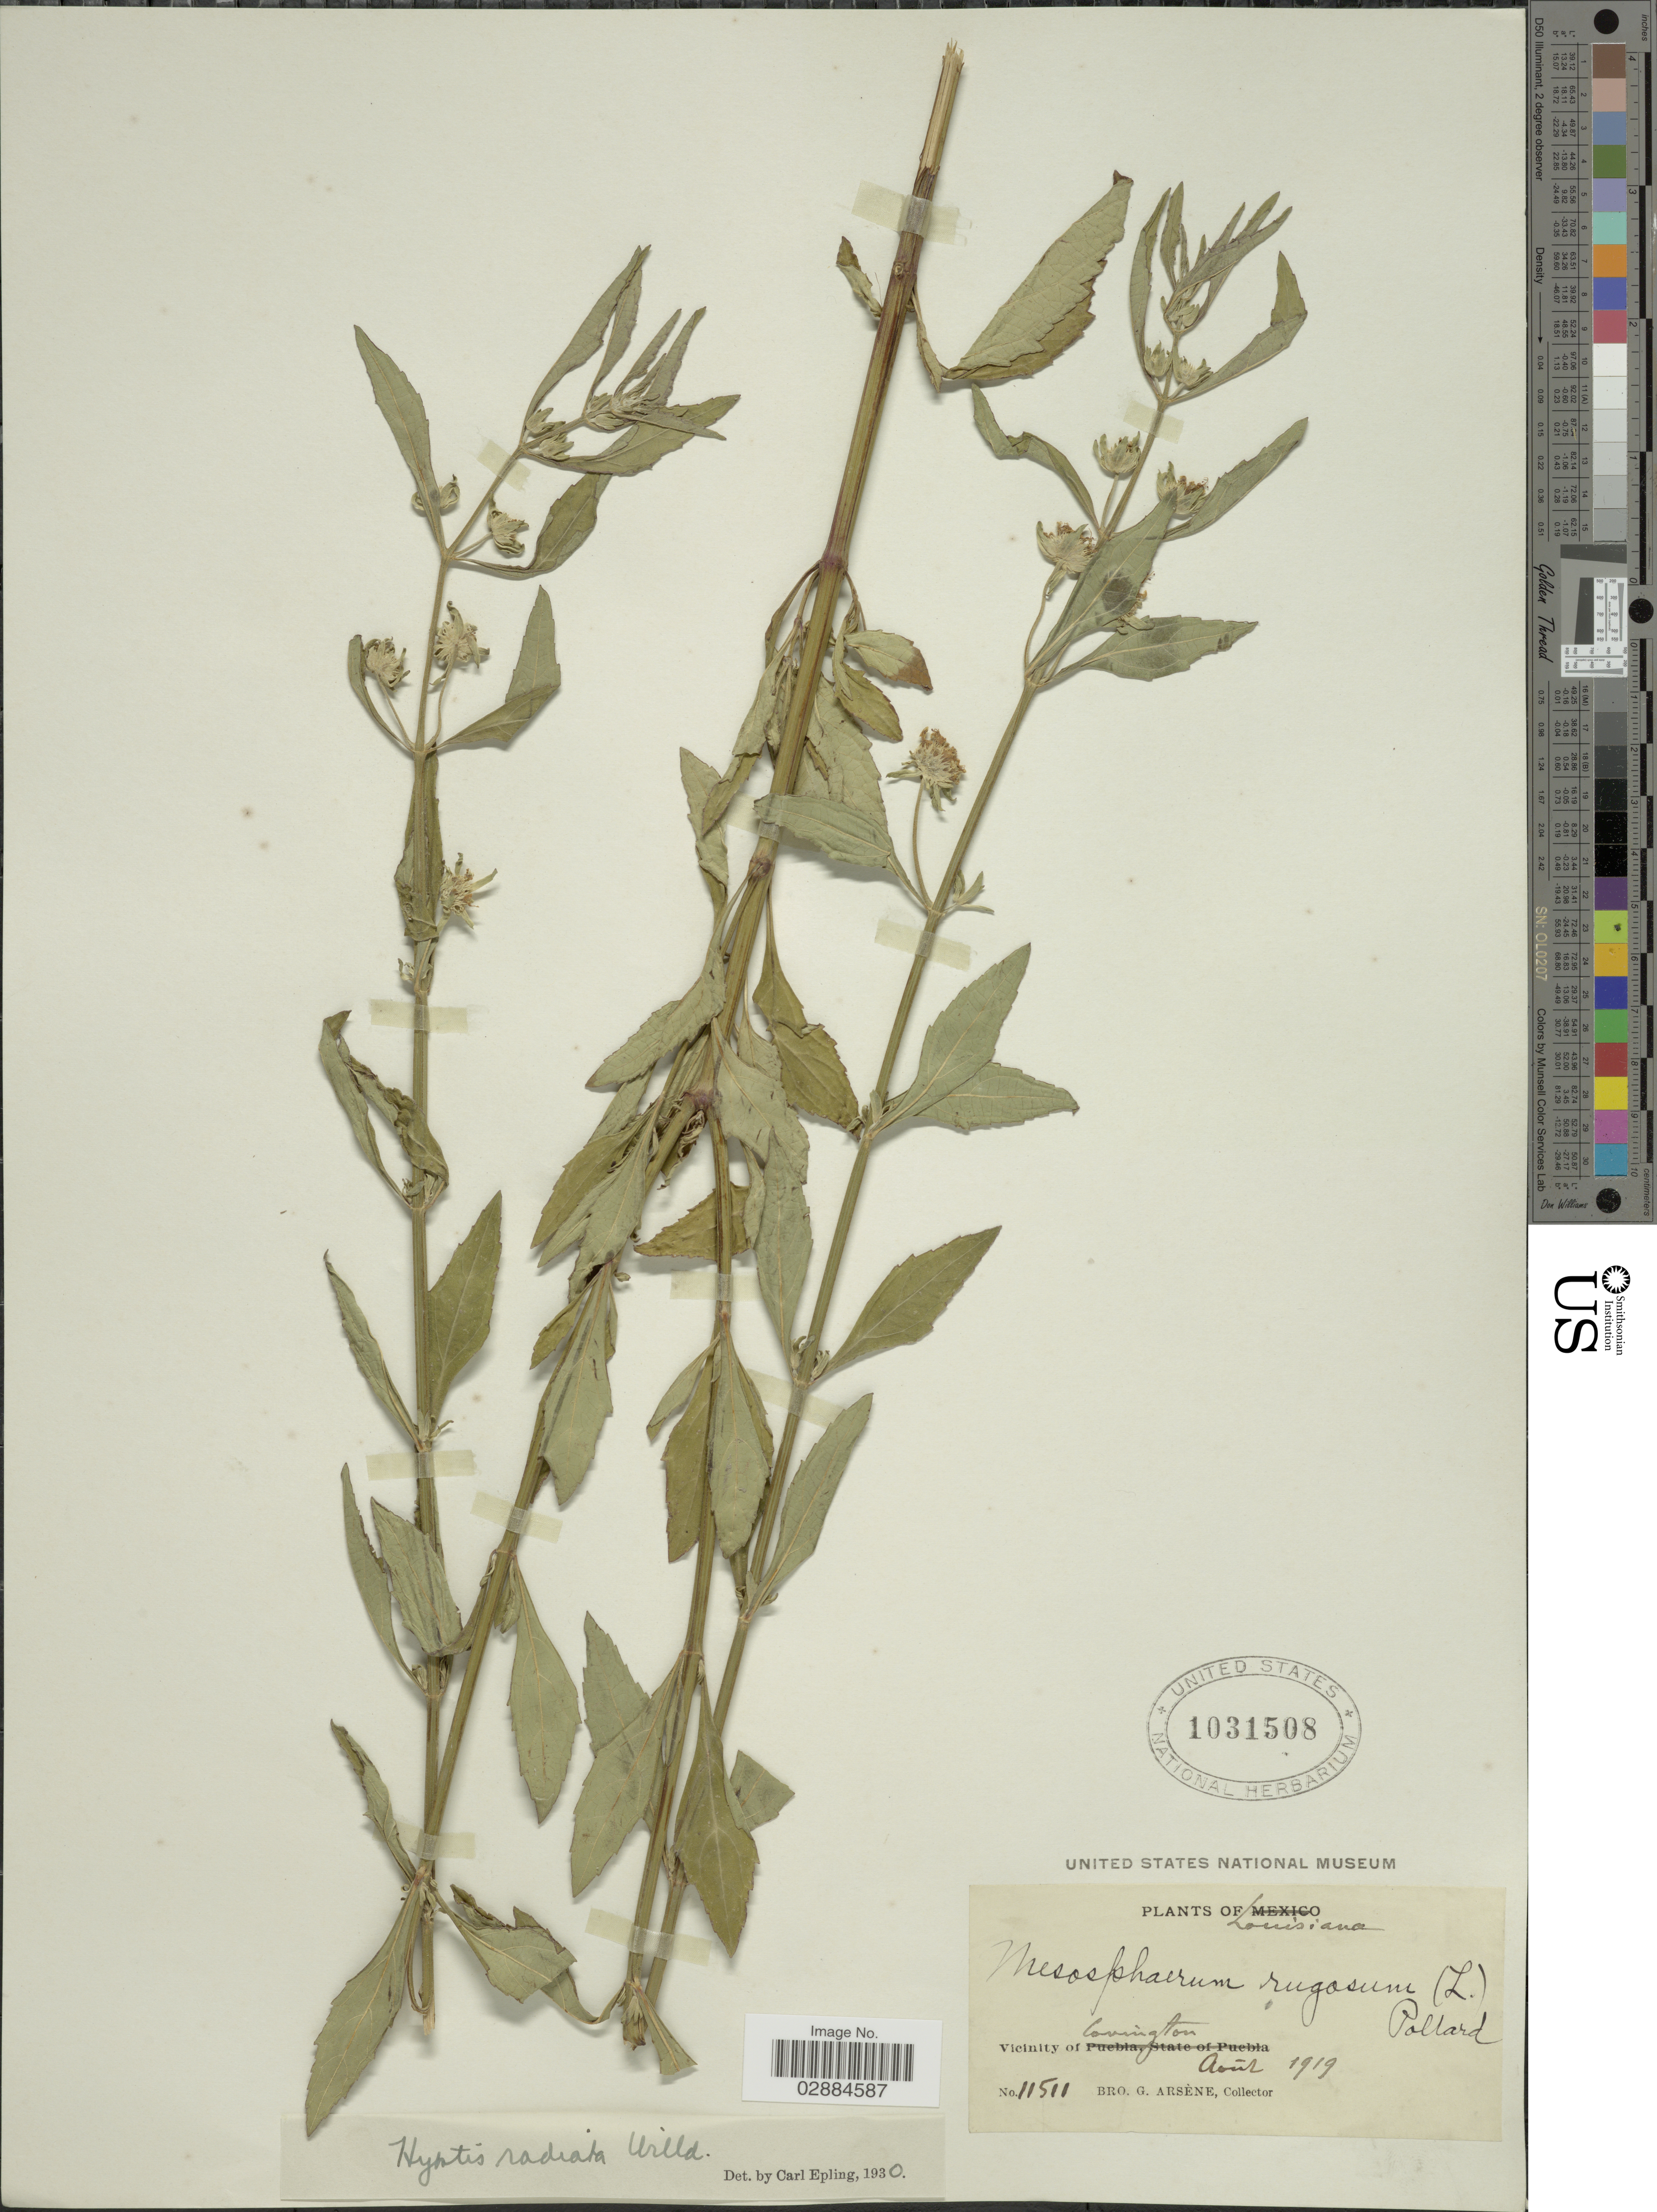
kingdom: Plantae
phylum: Tracheophyta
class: Magnoliopsida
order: Lamiales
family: Lamiaceae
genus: Hyptis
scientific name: Hyptis radiata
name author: Kunth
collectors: Bro. G. Arsène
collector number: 11511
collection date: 1919-08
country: United States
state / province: Louisiana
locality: Vicinity of Covington.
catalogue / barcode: US 1031508